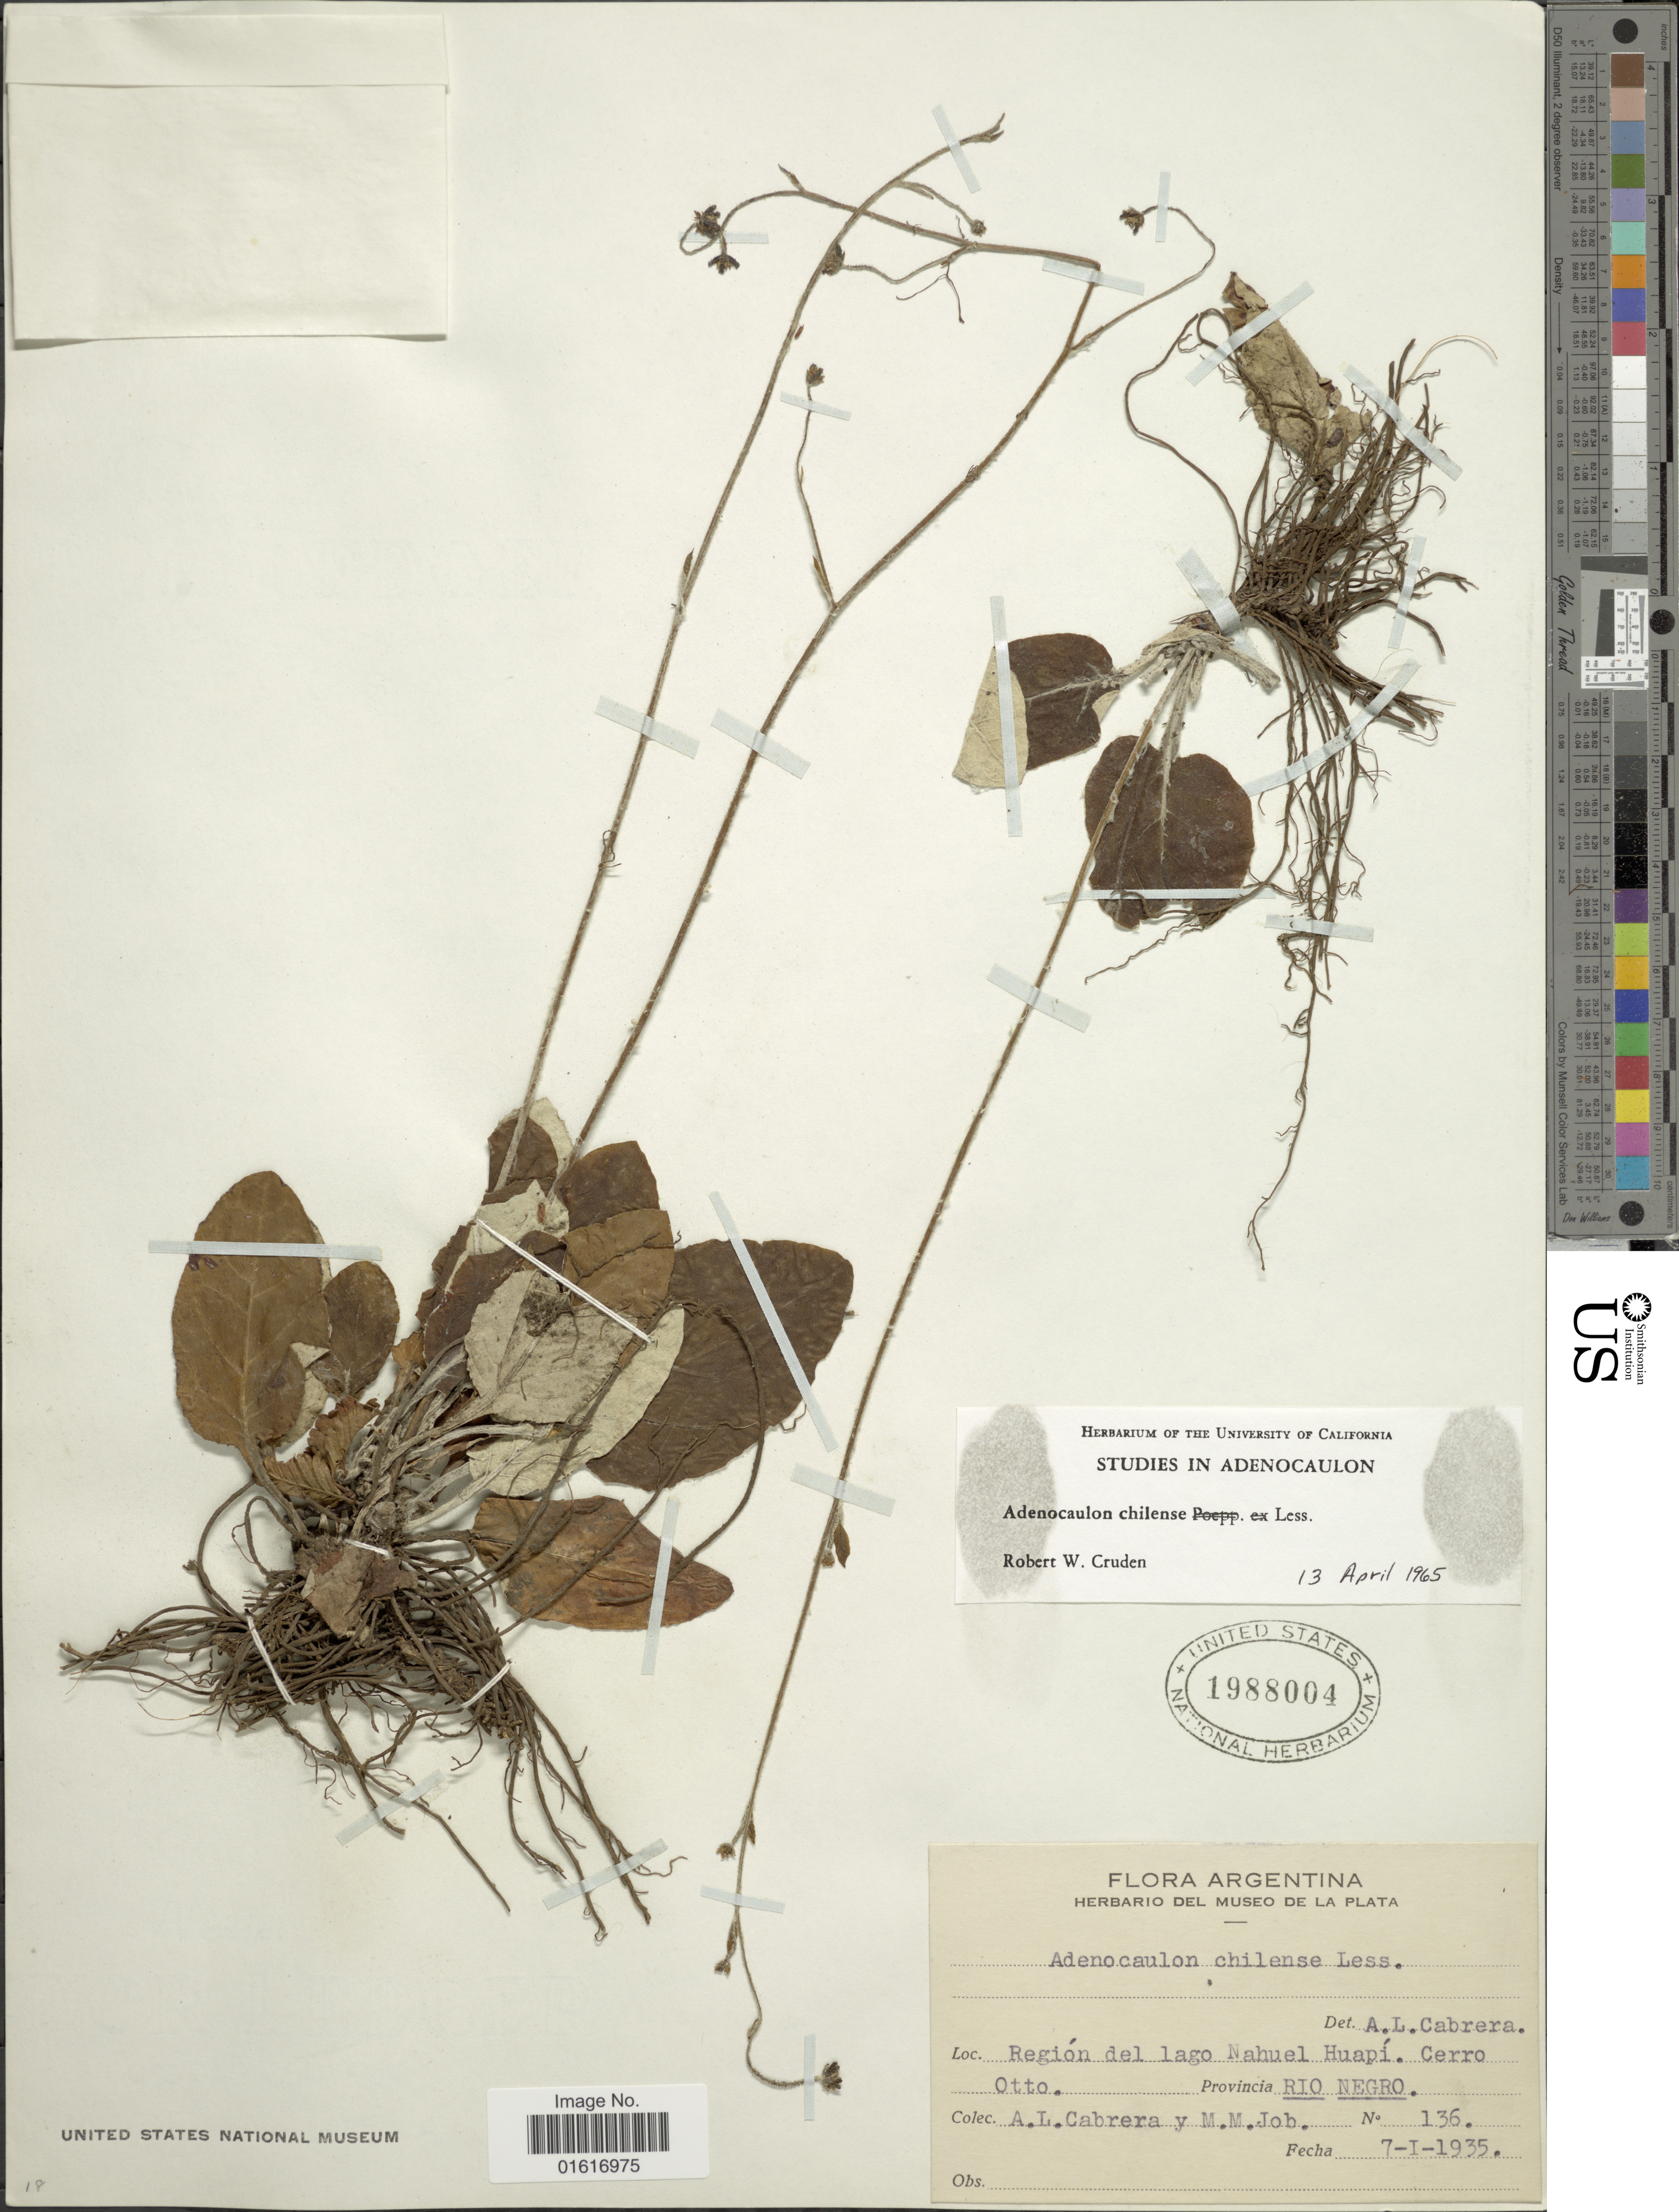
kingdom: Plantae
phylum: Tracheophyta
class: Magnoliopsida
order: Asterales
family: Asteraceae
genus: Adenocaulon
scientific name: Adenocaulon chilense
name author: Less.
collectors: A. L. Cabrera & M. Job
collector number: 136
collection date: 1935-01-07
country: Argentina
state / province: Rio Negro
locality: Region del lago Nahuel Huapi. Cerro Otto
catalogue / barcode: US 1988004